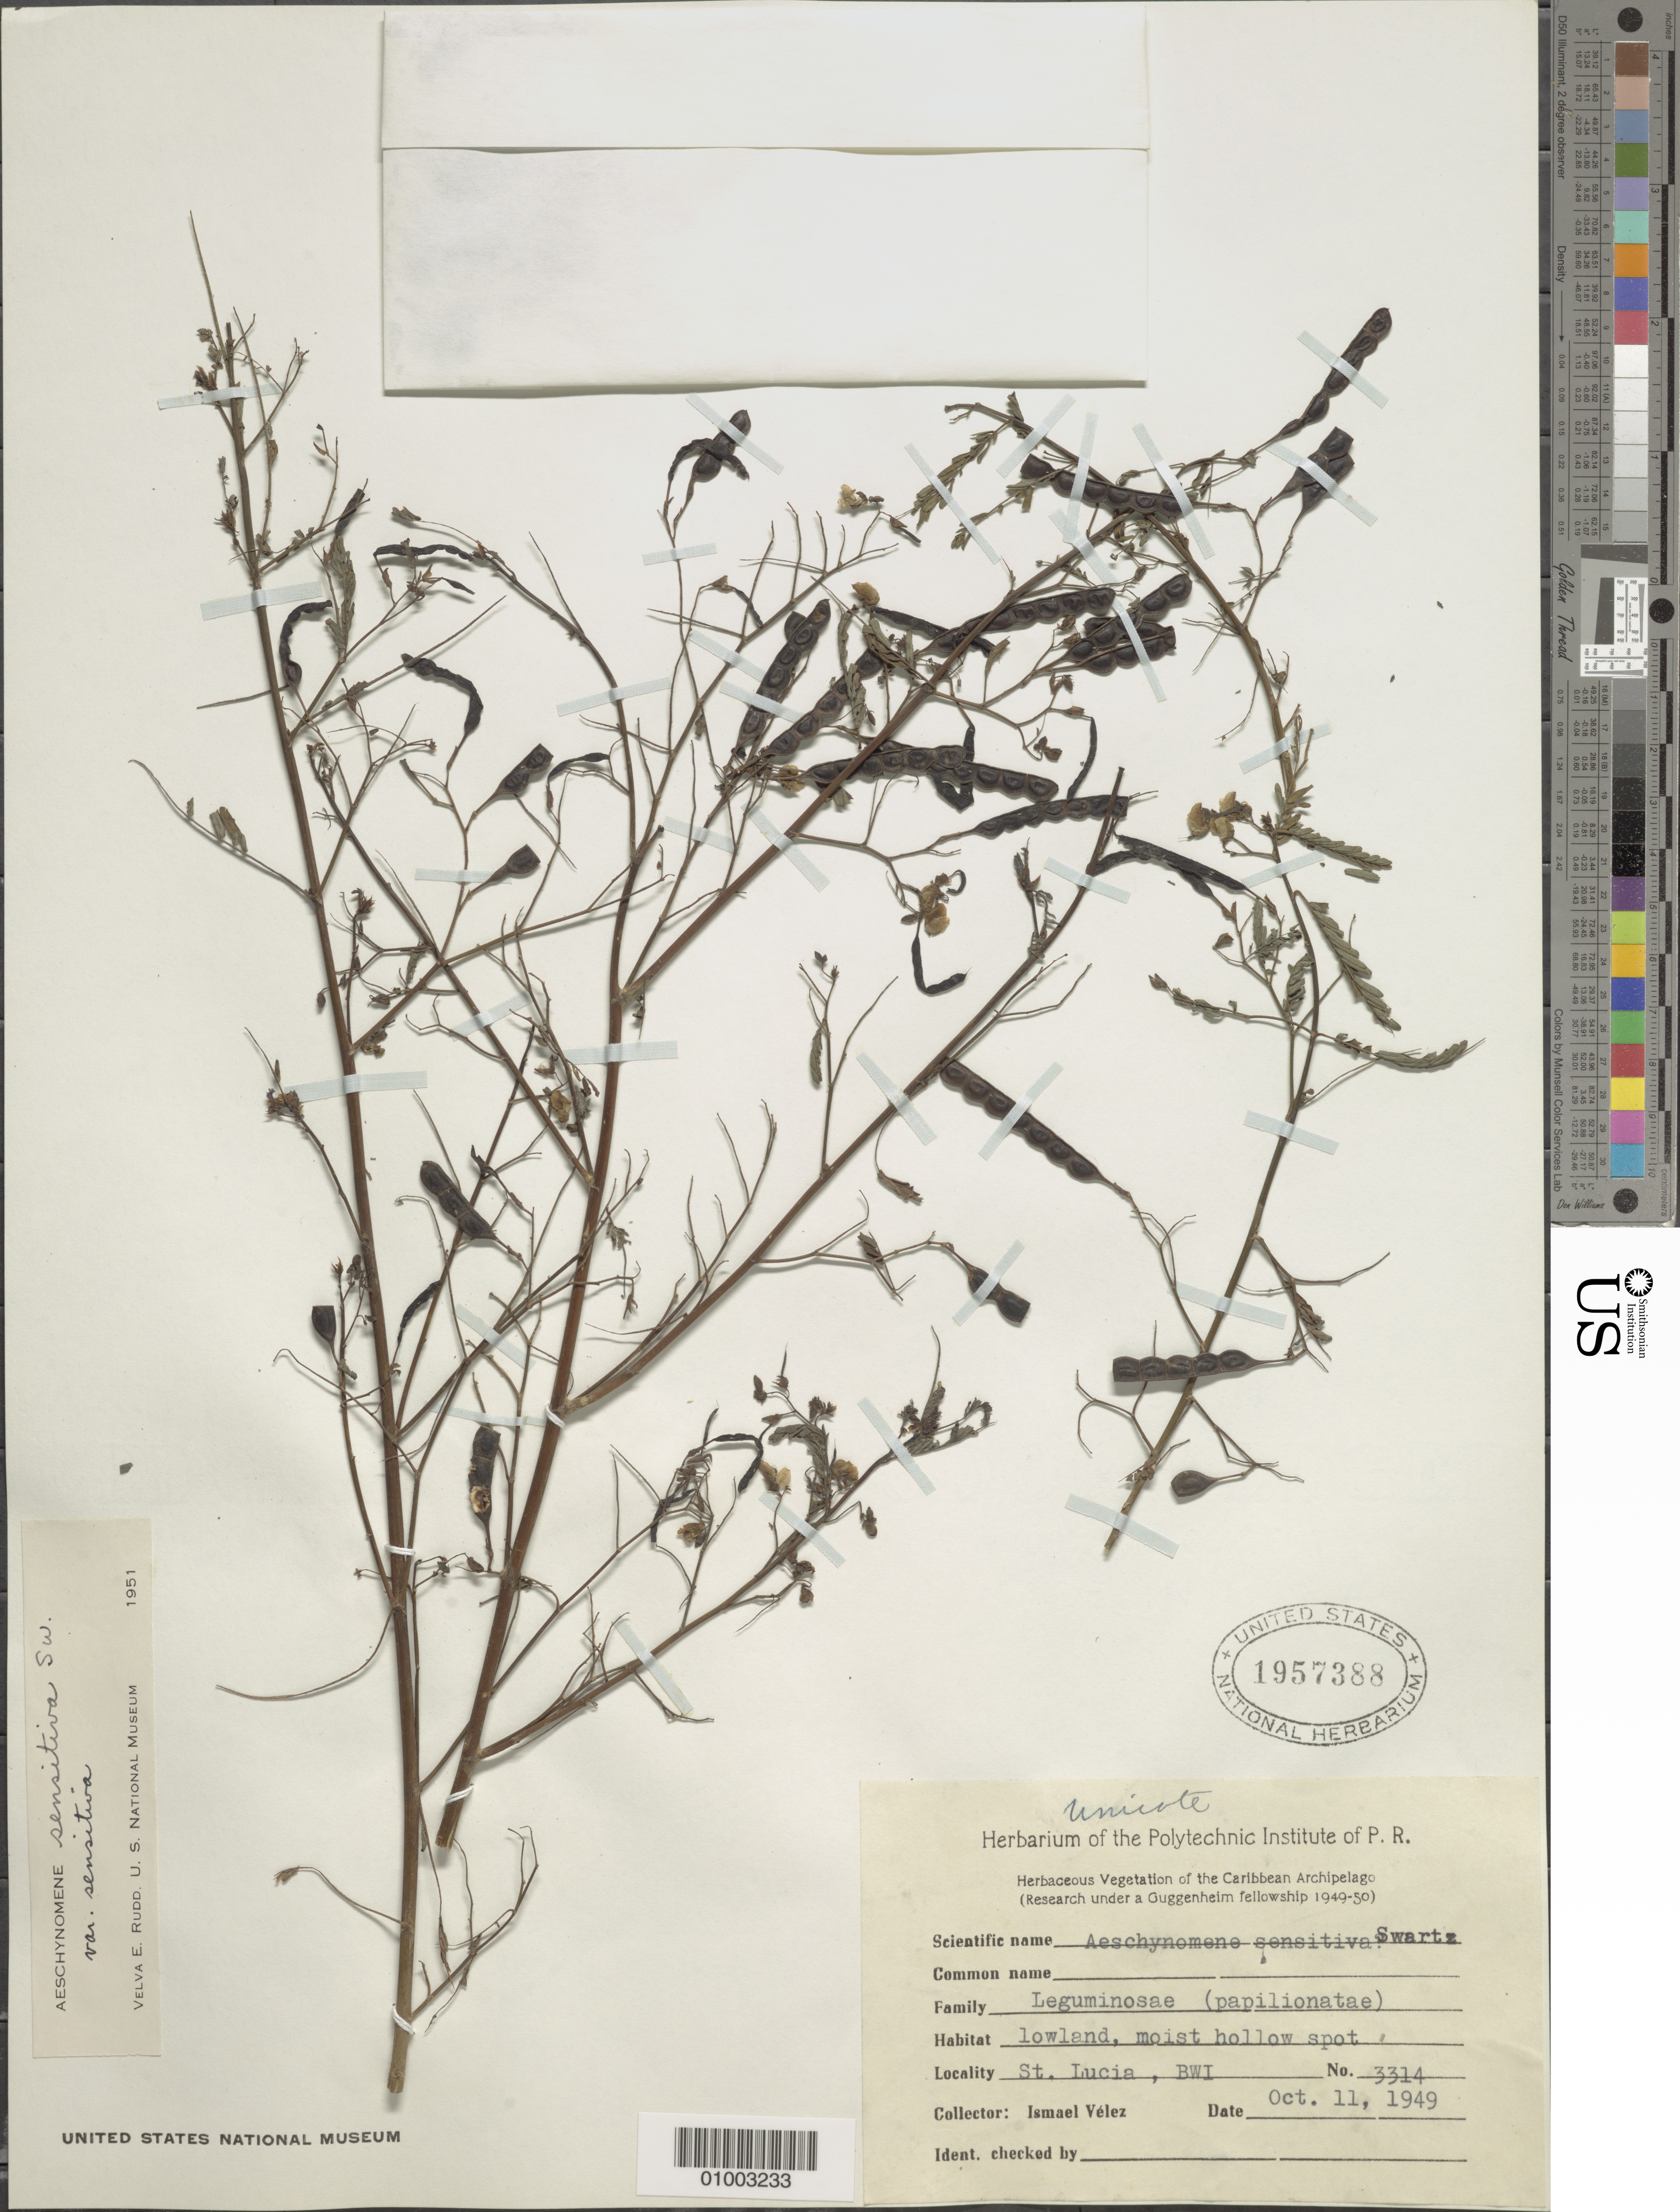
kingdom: Plantae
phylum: Tracheophyta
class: Magnoliopsida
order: Fabales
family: Fabaceae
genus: Aeschynomene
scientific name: Aeschynomene sensitiva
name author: Sw.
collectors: I. Velez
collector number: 3314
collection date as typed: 11 Oct 1949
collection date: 1949-10-11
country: St. Lucia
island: St. Lucia I.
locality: lowland, moist hollow spot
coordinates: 0 N, 0 E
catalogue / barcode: US 1957388